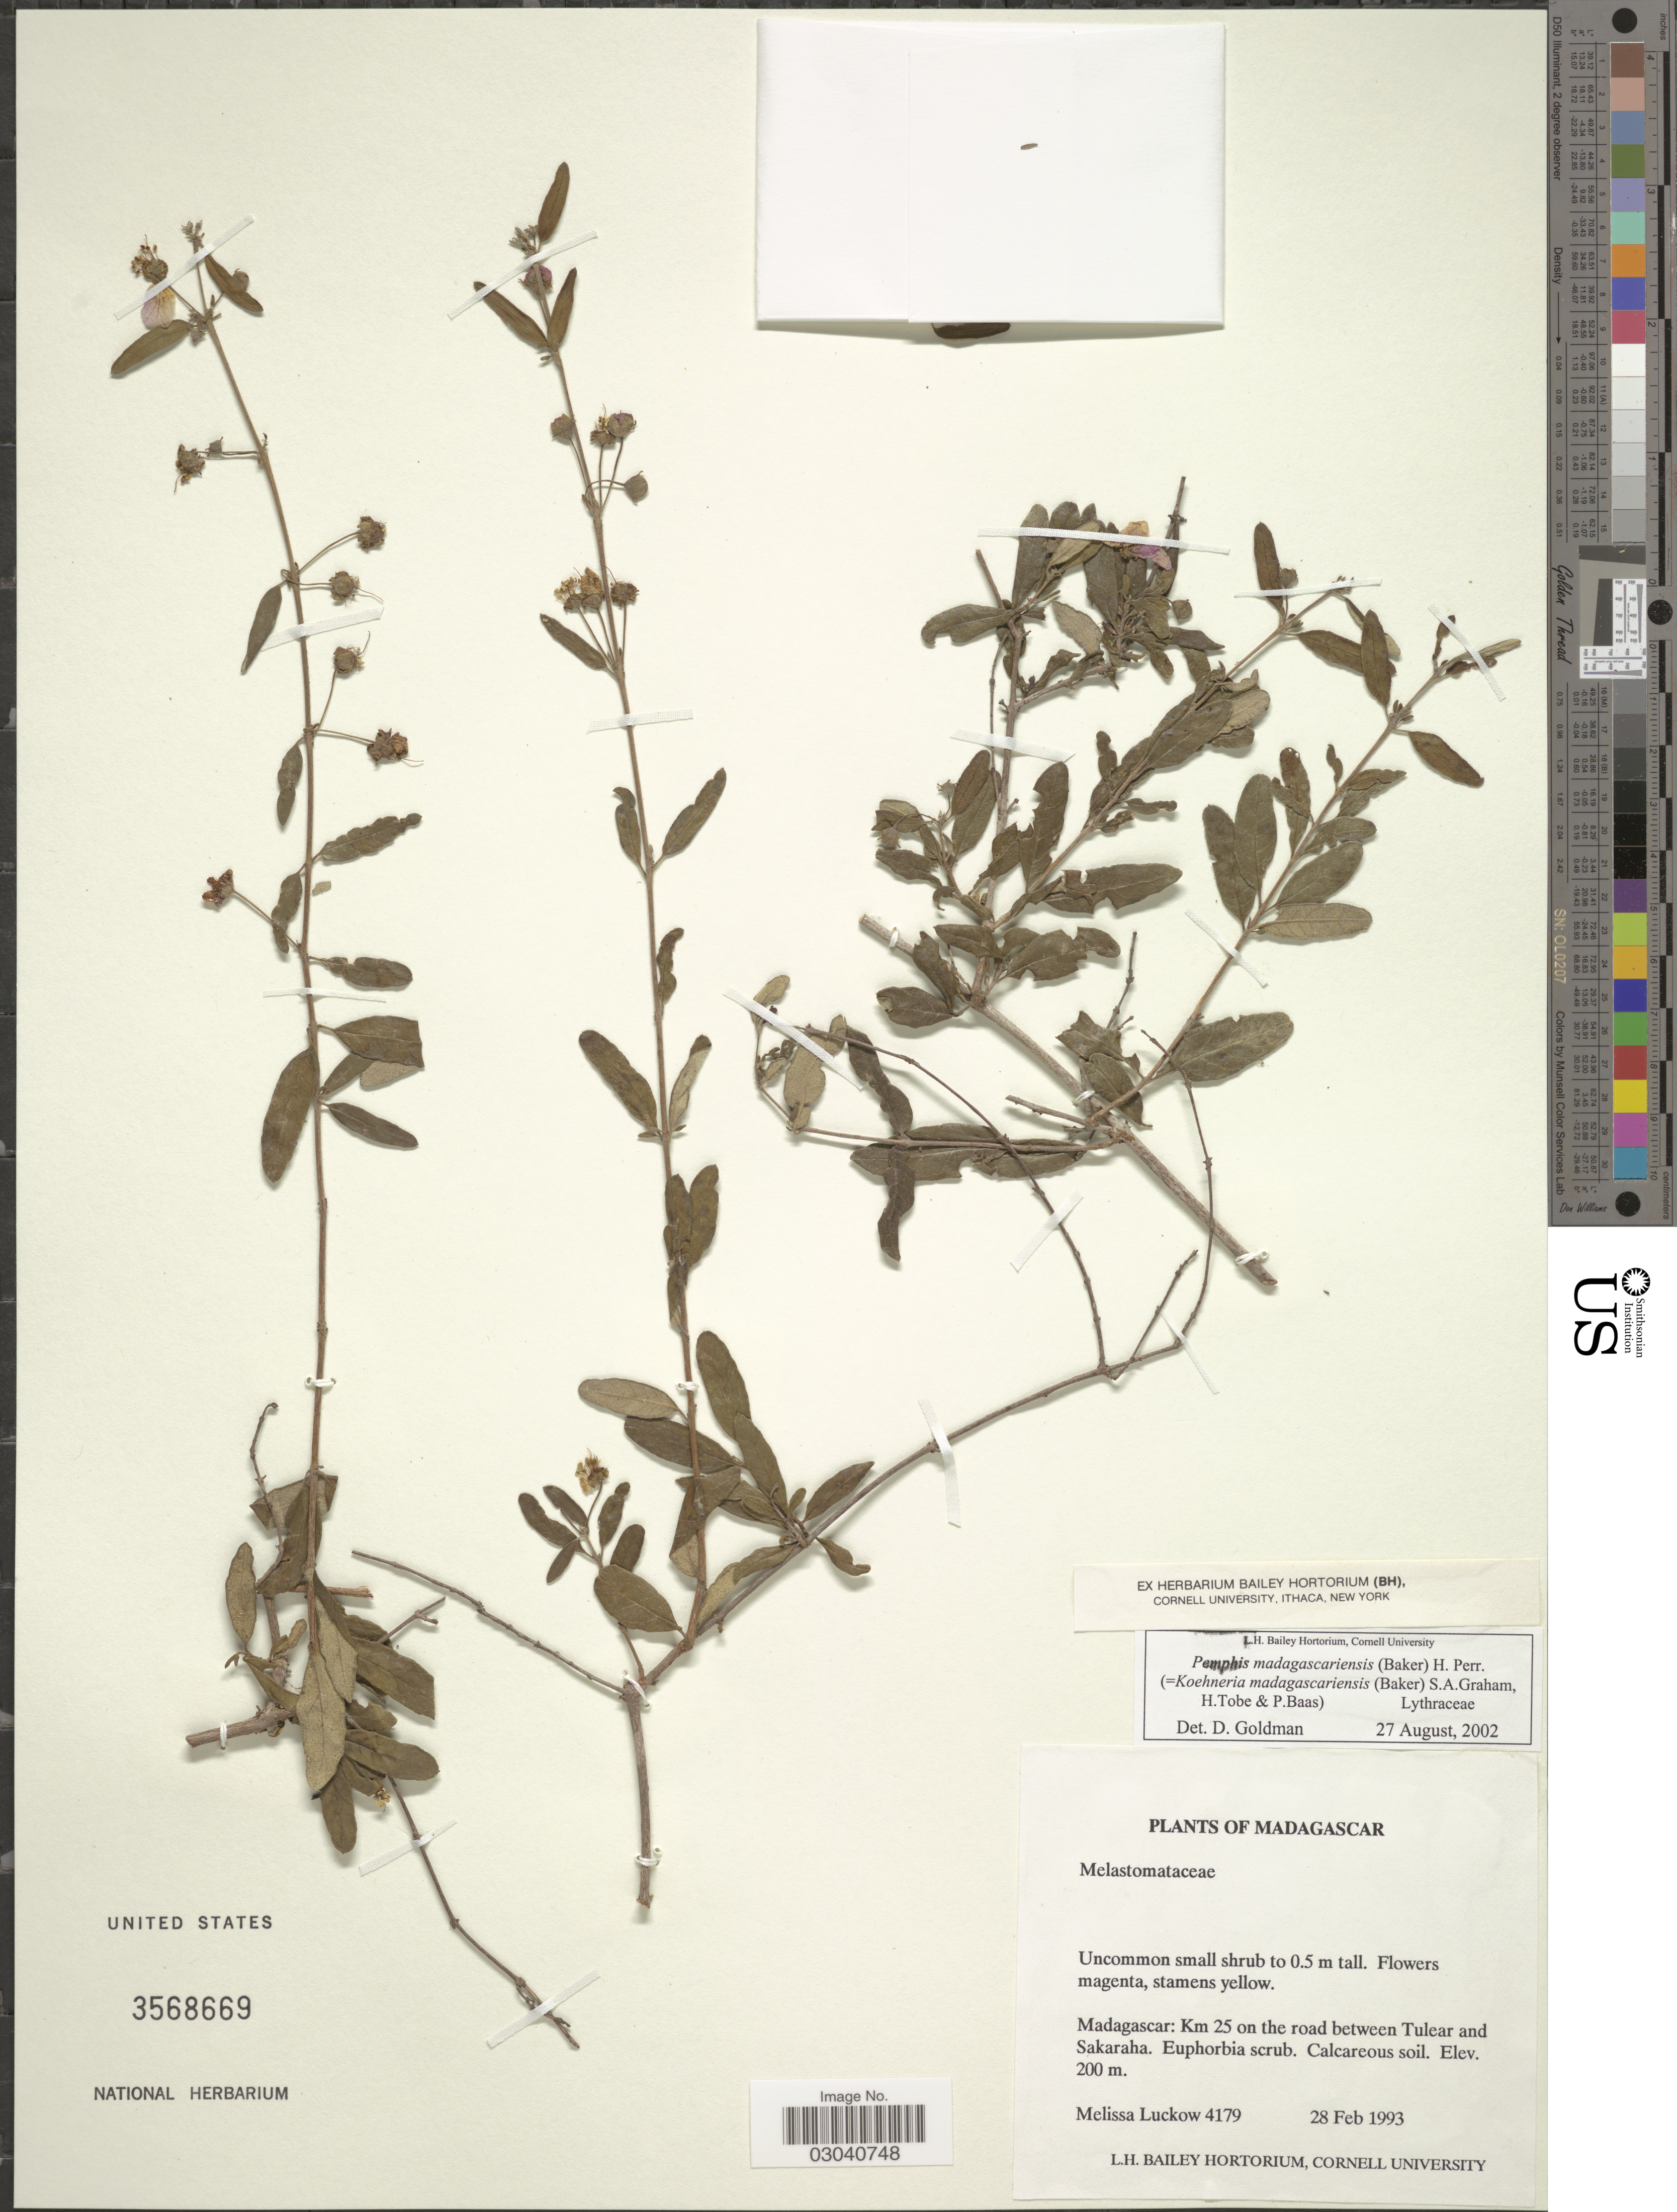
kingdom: Plantae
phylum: Tracheophyta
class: Magnoliopsida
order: Myrtales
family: Lythraceae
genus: Pemphis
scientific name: Pemphis madagascariensis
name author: (Baker) Koehne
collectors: M. A. Luckow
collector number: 4179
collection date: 1993-02-28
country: Madagascar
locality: Km 25 on the road between Tulear and Sakaraha.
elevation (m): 200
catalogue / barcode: US 3568669